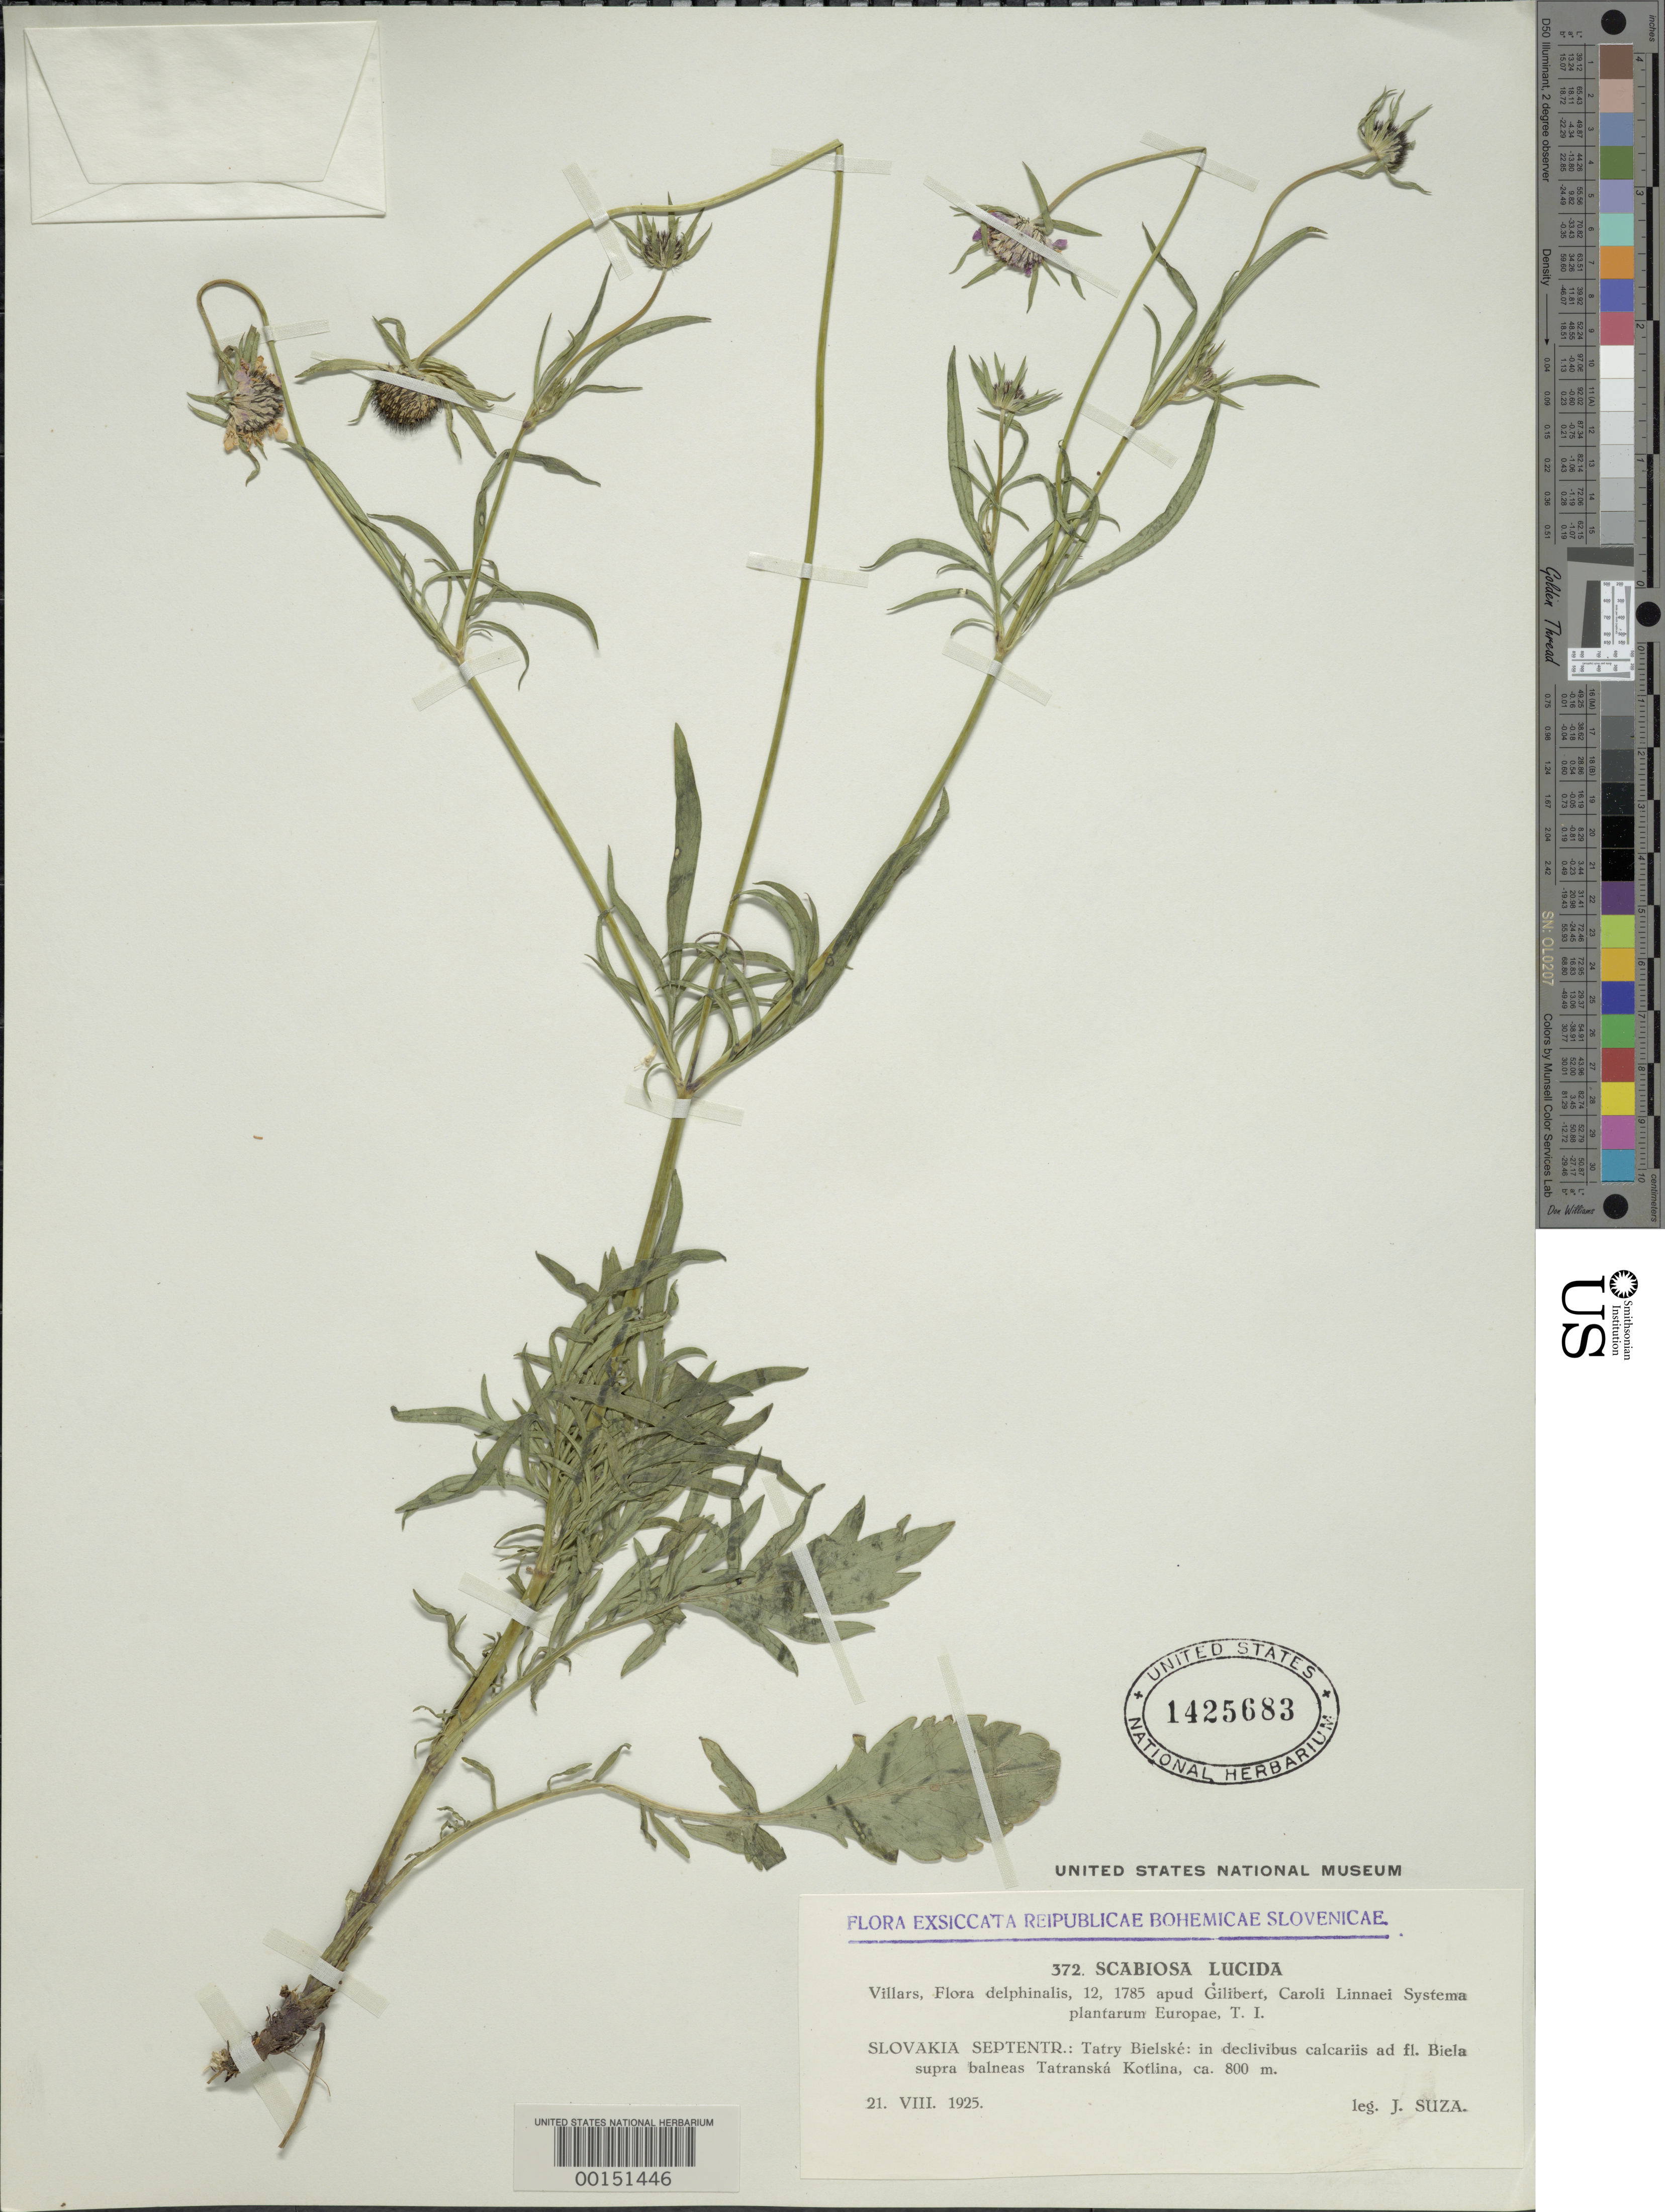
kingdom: Plantae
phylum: Tracheophyta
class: Magnoliopsida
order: Dipsacales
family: Caprifoliaceae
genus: Scabiosa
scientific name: Scabiosa lucida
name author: Vill.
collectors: J. Suza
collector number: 372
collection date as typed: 21 Aug 1925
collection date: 1925-08-21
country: Slovakia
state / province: Slovenska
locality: Slovakia septentr., Tatry Bielske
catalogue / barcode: US 1425683